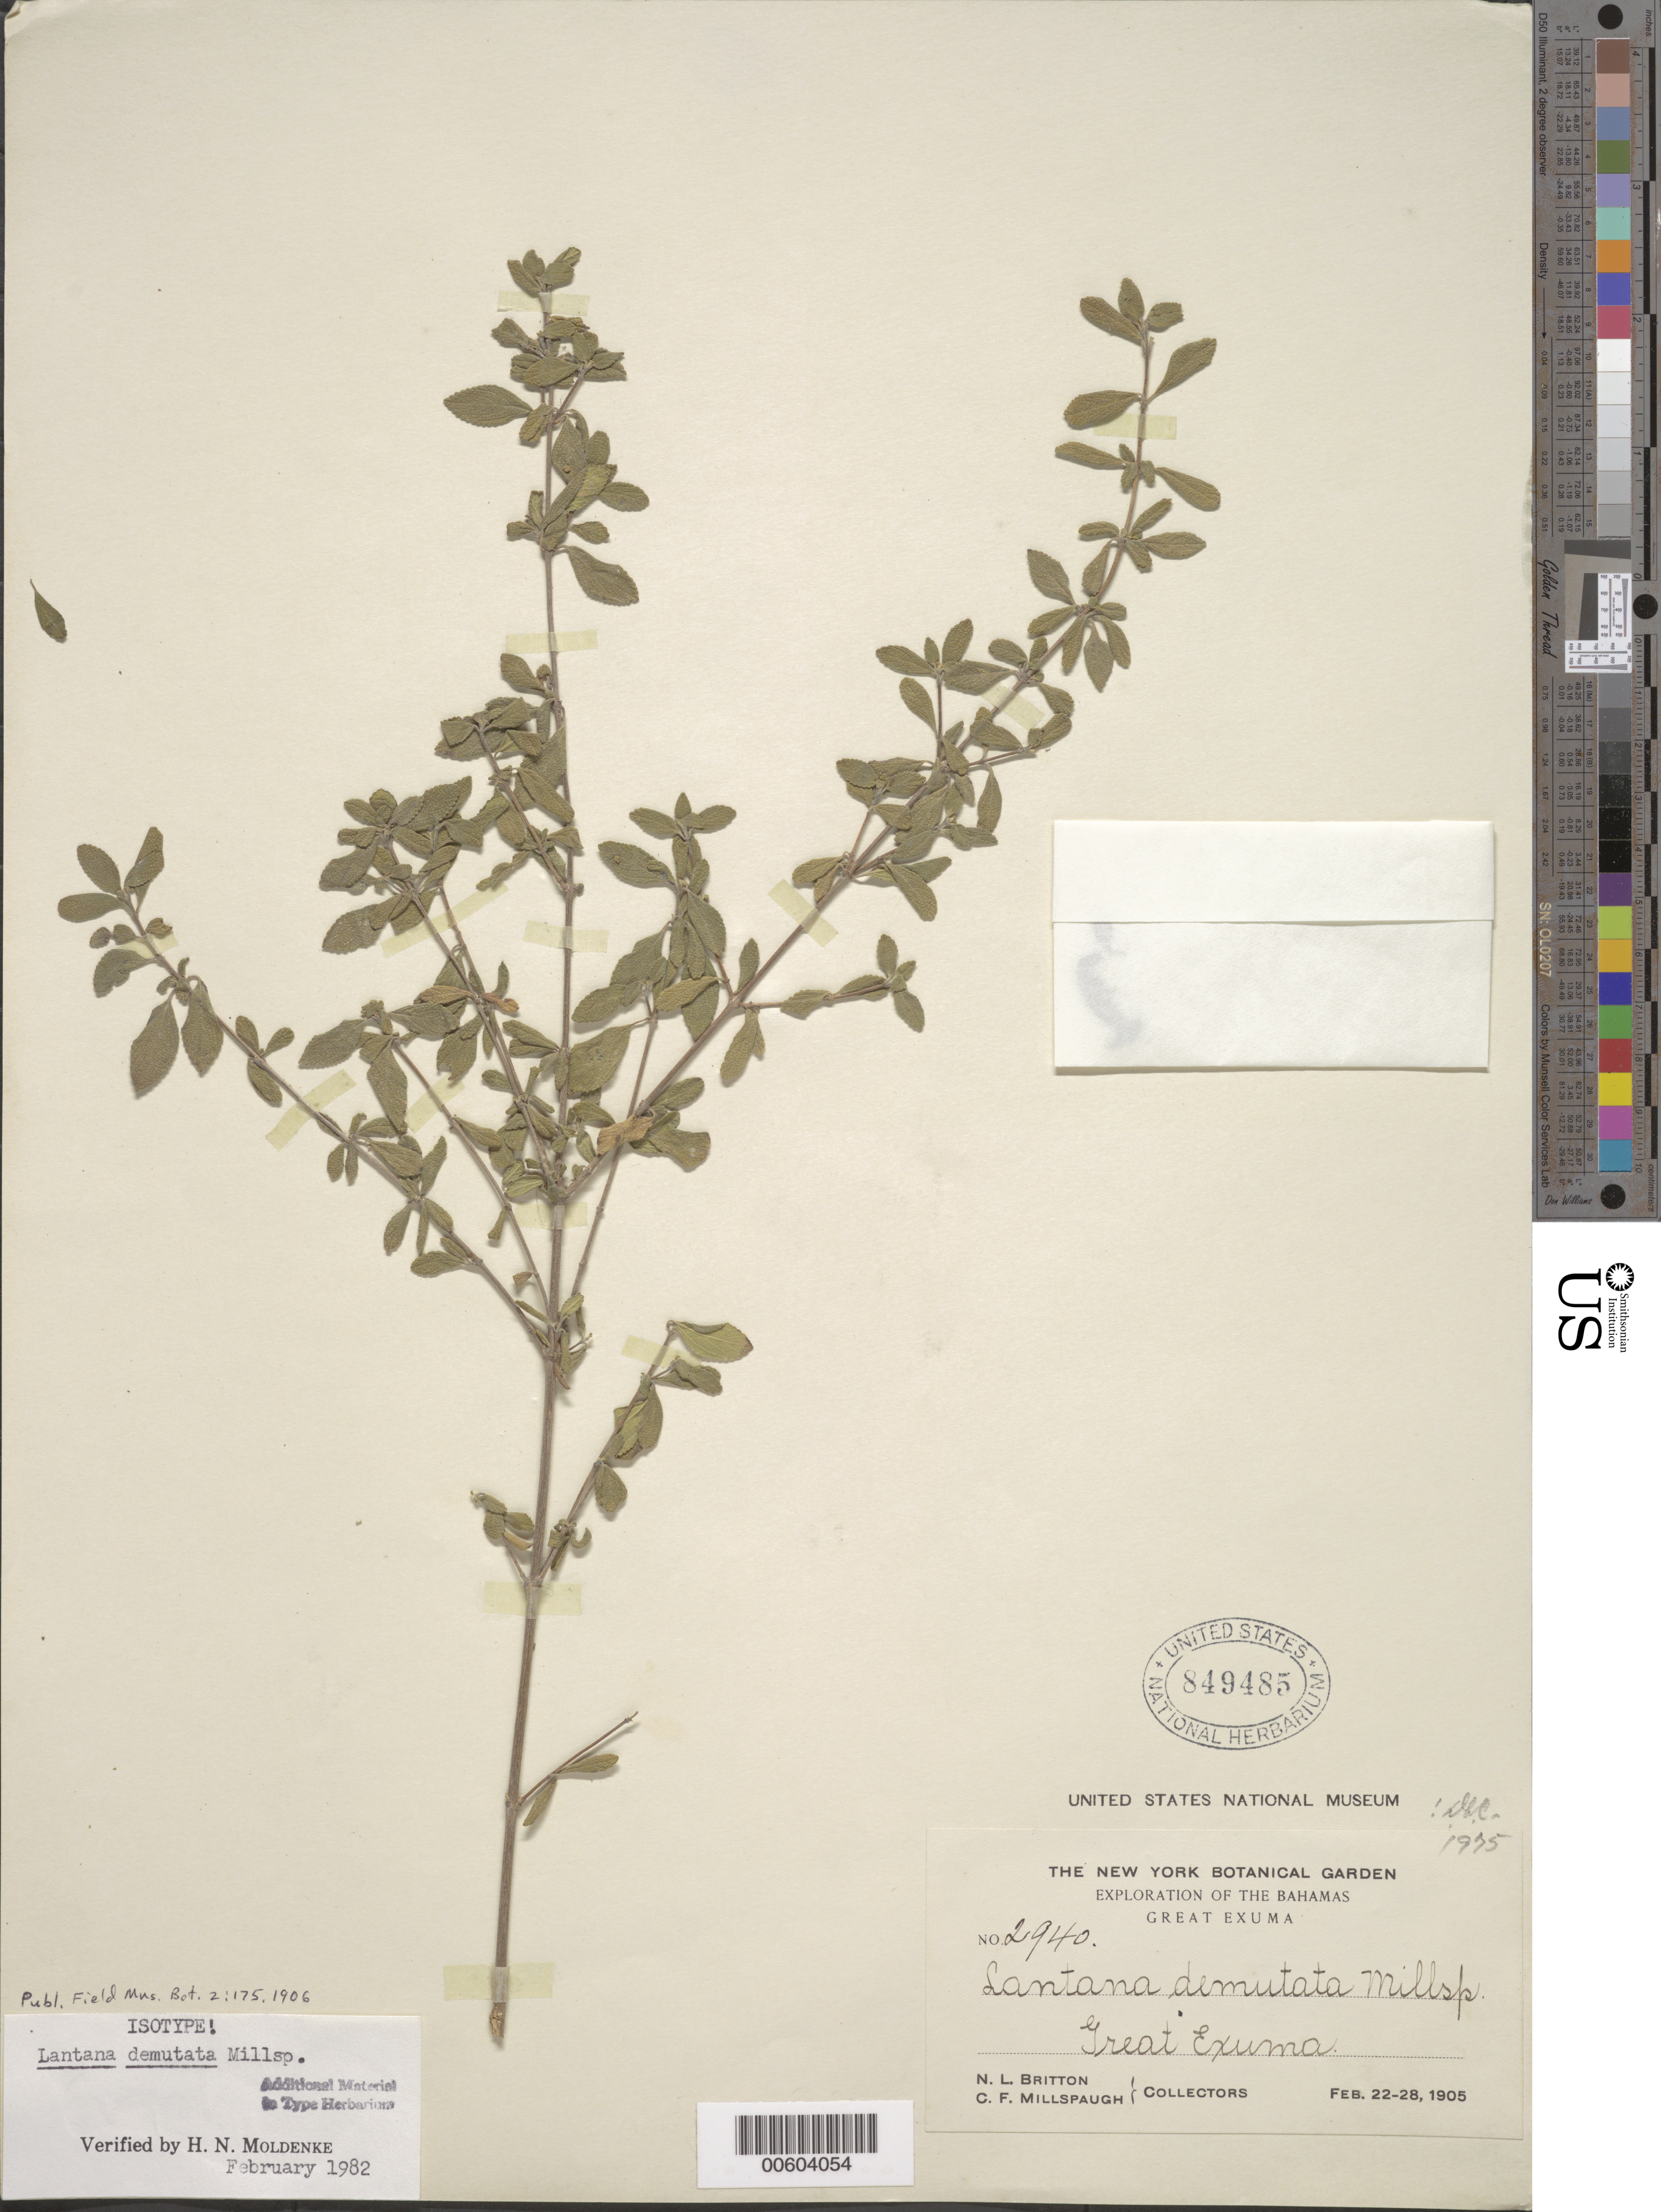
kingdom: Plantae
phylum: Tracheophyta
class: Magnoliopsida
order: Lamiales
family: Verbenaceae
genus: Lantana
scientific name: Lantana demutata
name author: Millsp.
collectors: N. Britton & C. F. Millspaugh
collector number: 2940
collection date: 1905-02-22/1905-02-28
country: Bahamas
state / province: Exuma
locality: Great Exuma.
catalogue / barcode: US 849485